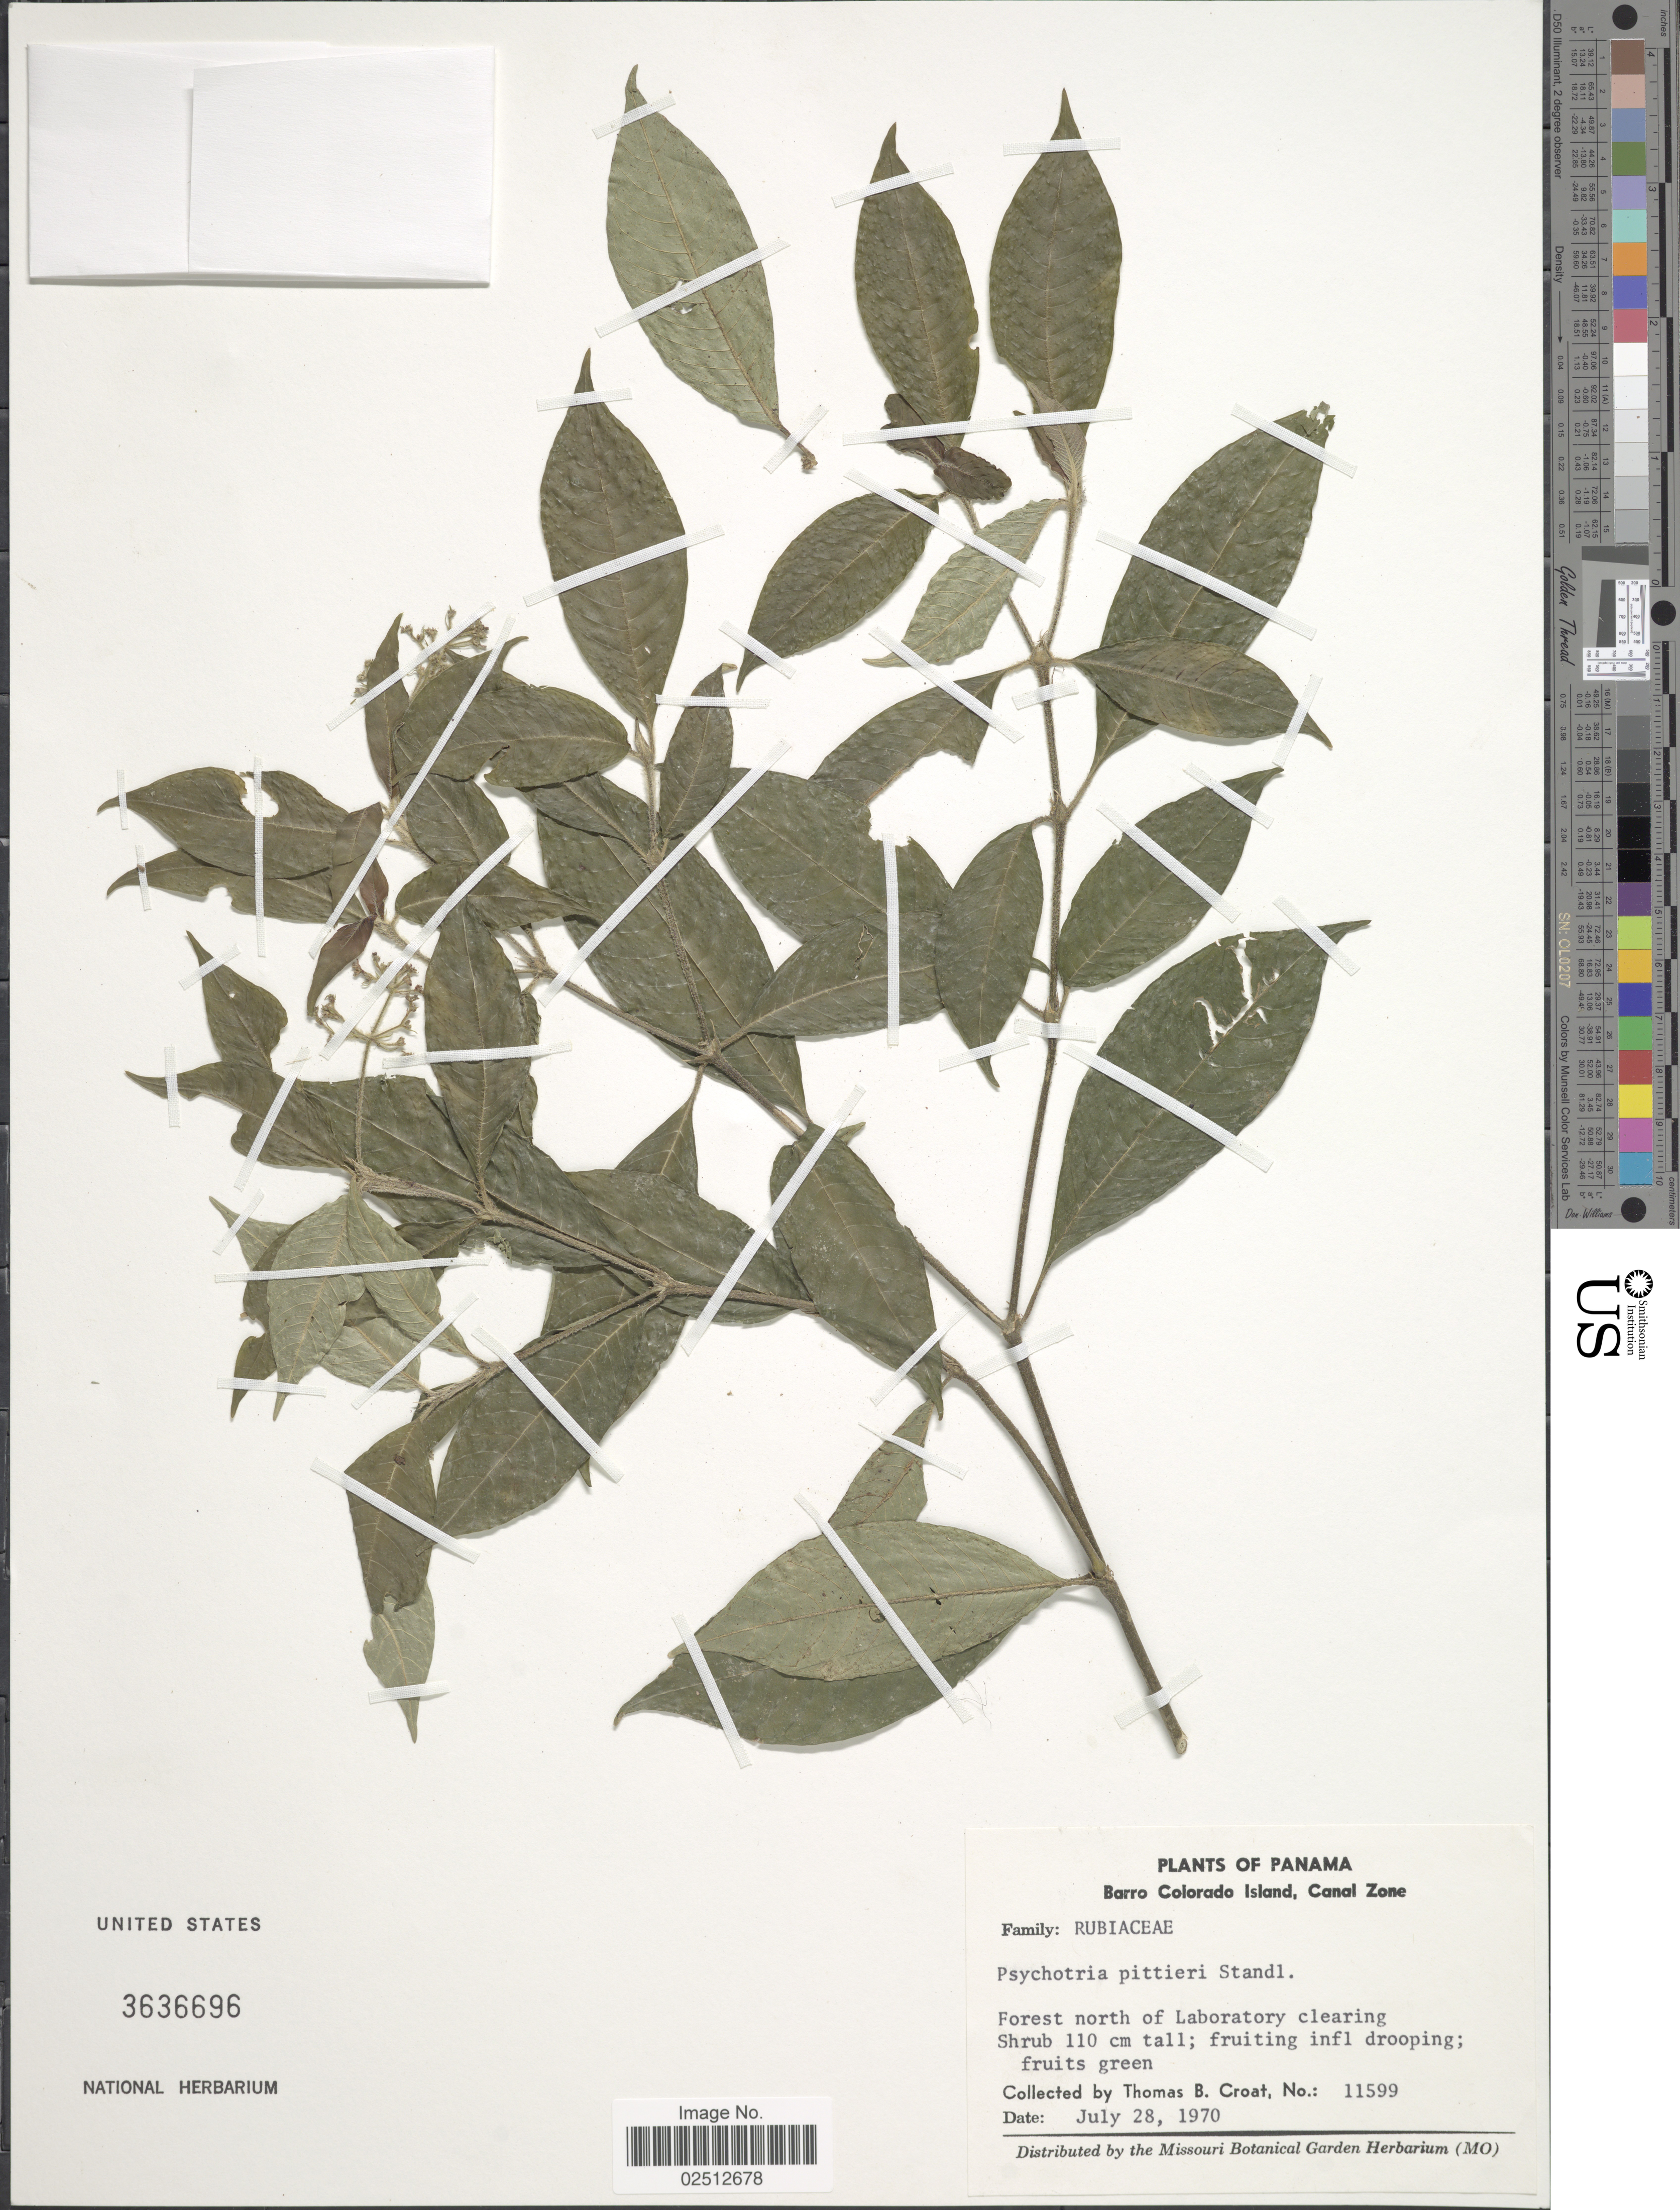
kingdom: Plantae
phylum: Tracheophyta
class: Magnoliopsida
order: Gentianales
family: Rubiaceae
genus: Psychotria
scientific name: Psychotria cyanococca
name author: Seem. ex Dombrain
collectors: T. B. Croat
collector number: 11599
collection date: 1970-07-28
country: Panama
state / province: Panamá Oeste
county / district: Canal Zone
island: Barro Colorado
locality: Barro Colorado, Canal Zone, Forest north of laboratory clearing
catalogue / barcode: US 3636696